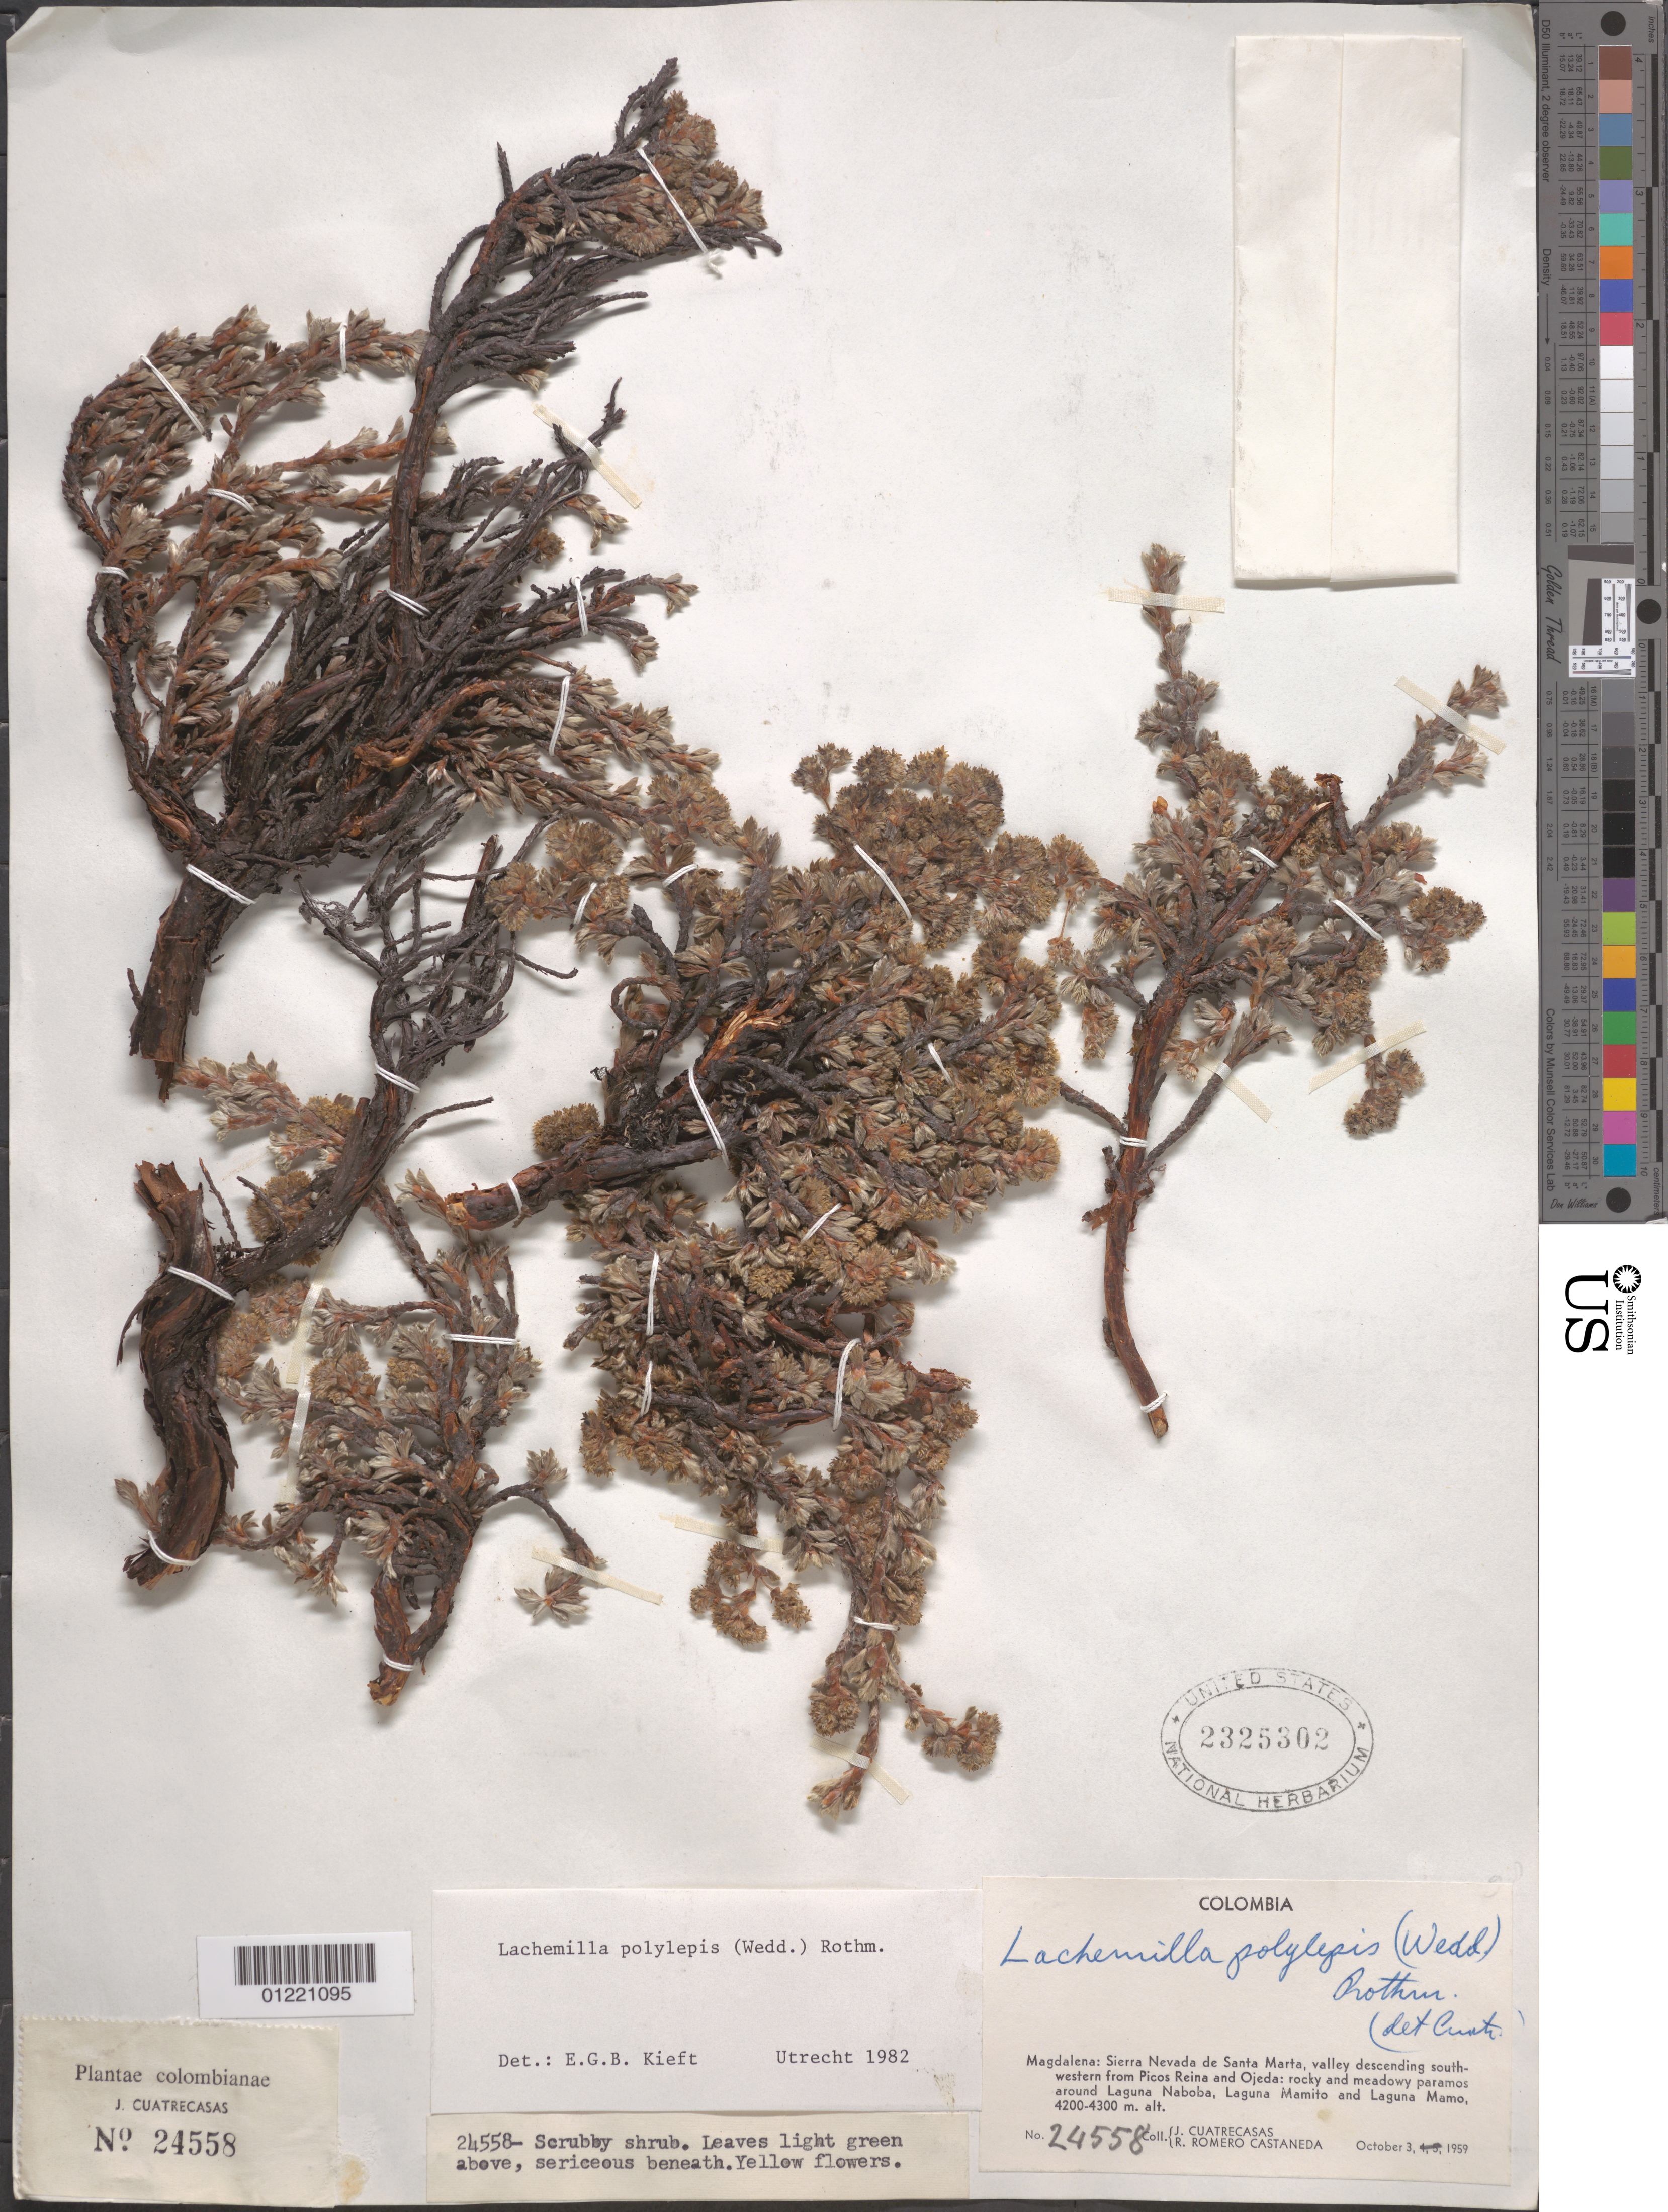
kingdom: Plantae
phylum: Tracheophyta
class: Magnoliopsida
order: Rosales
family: Rosaceae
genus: Lachemilla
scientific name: Lachemilla polylepis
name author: (Wedd.) Rothm.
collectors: J. Cuatrecasas & R. Romero Castañeda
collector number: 24558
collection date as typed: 03 Oct 1959 to 05 Oct 1959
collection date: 1959-10-03/1959-10-05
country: Colombia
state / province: Magdalena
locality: Sierra Nevada de Santa Marta, Valley descending SW from Picos Reine and Ojeda; around Laguna Naboba, Laguna Mamito and Laguna Mamo.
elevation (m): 4200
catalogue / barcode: US 2325302